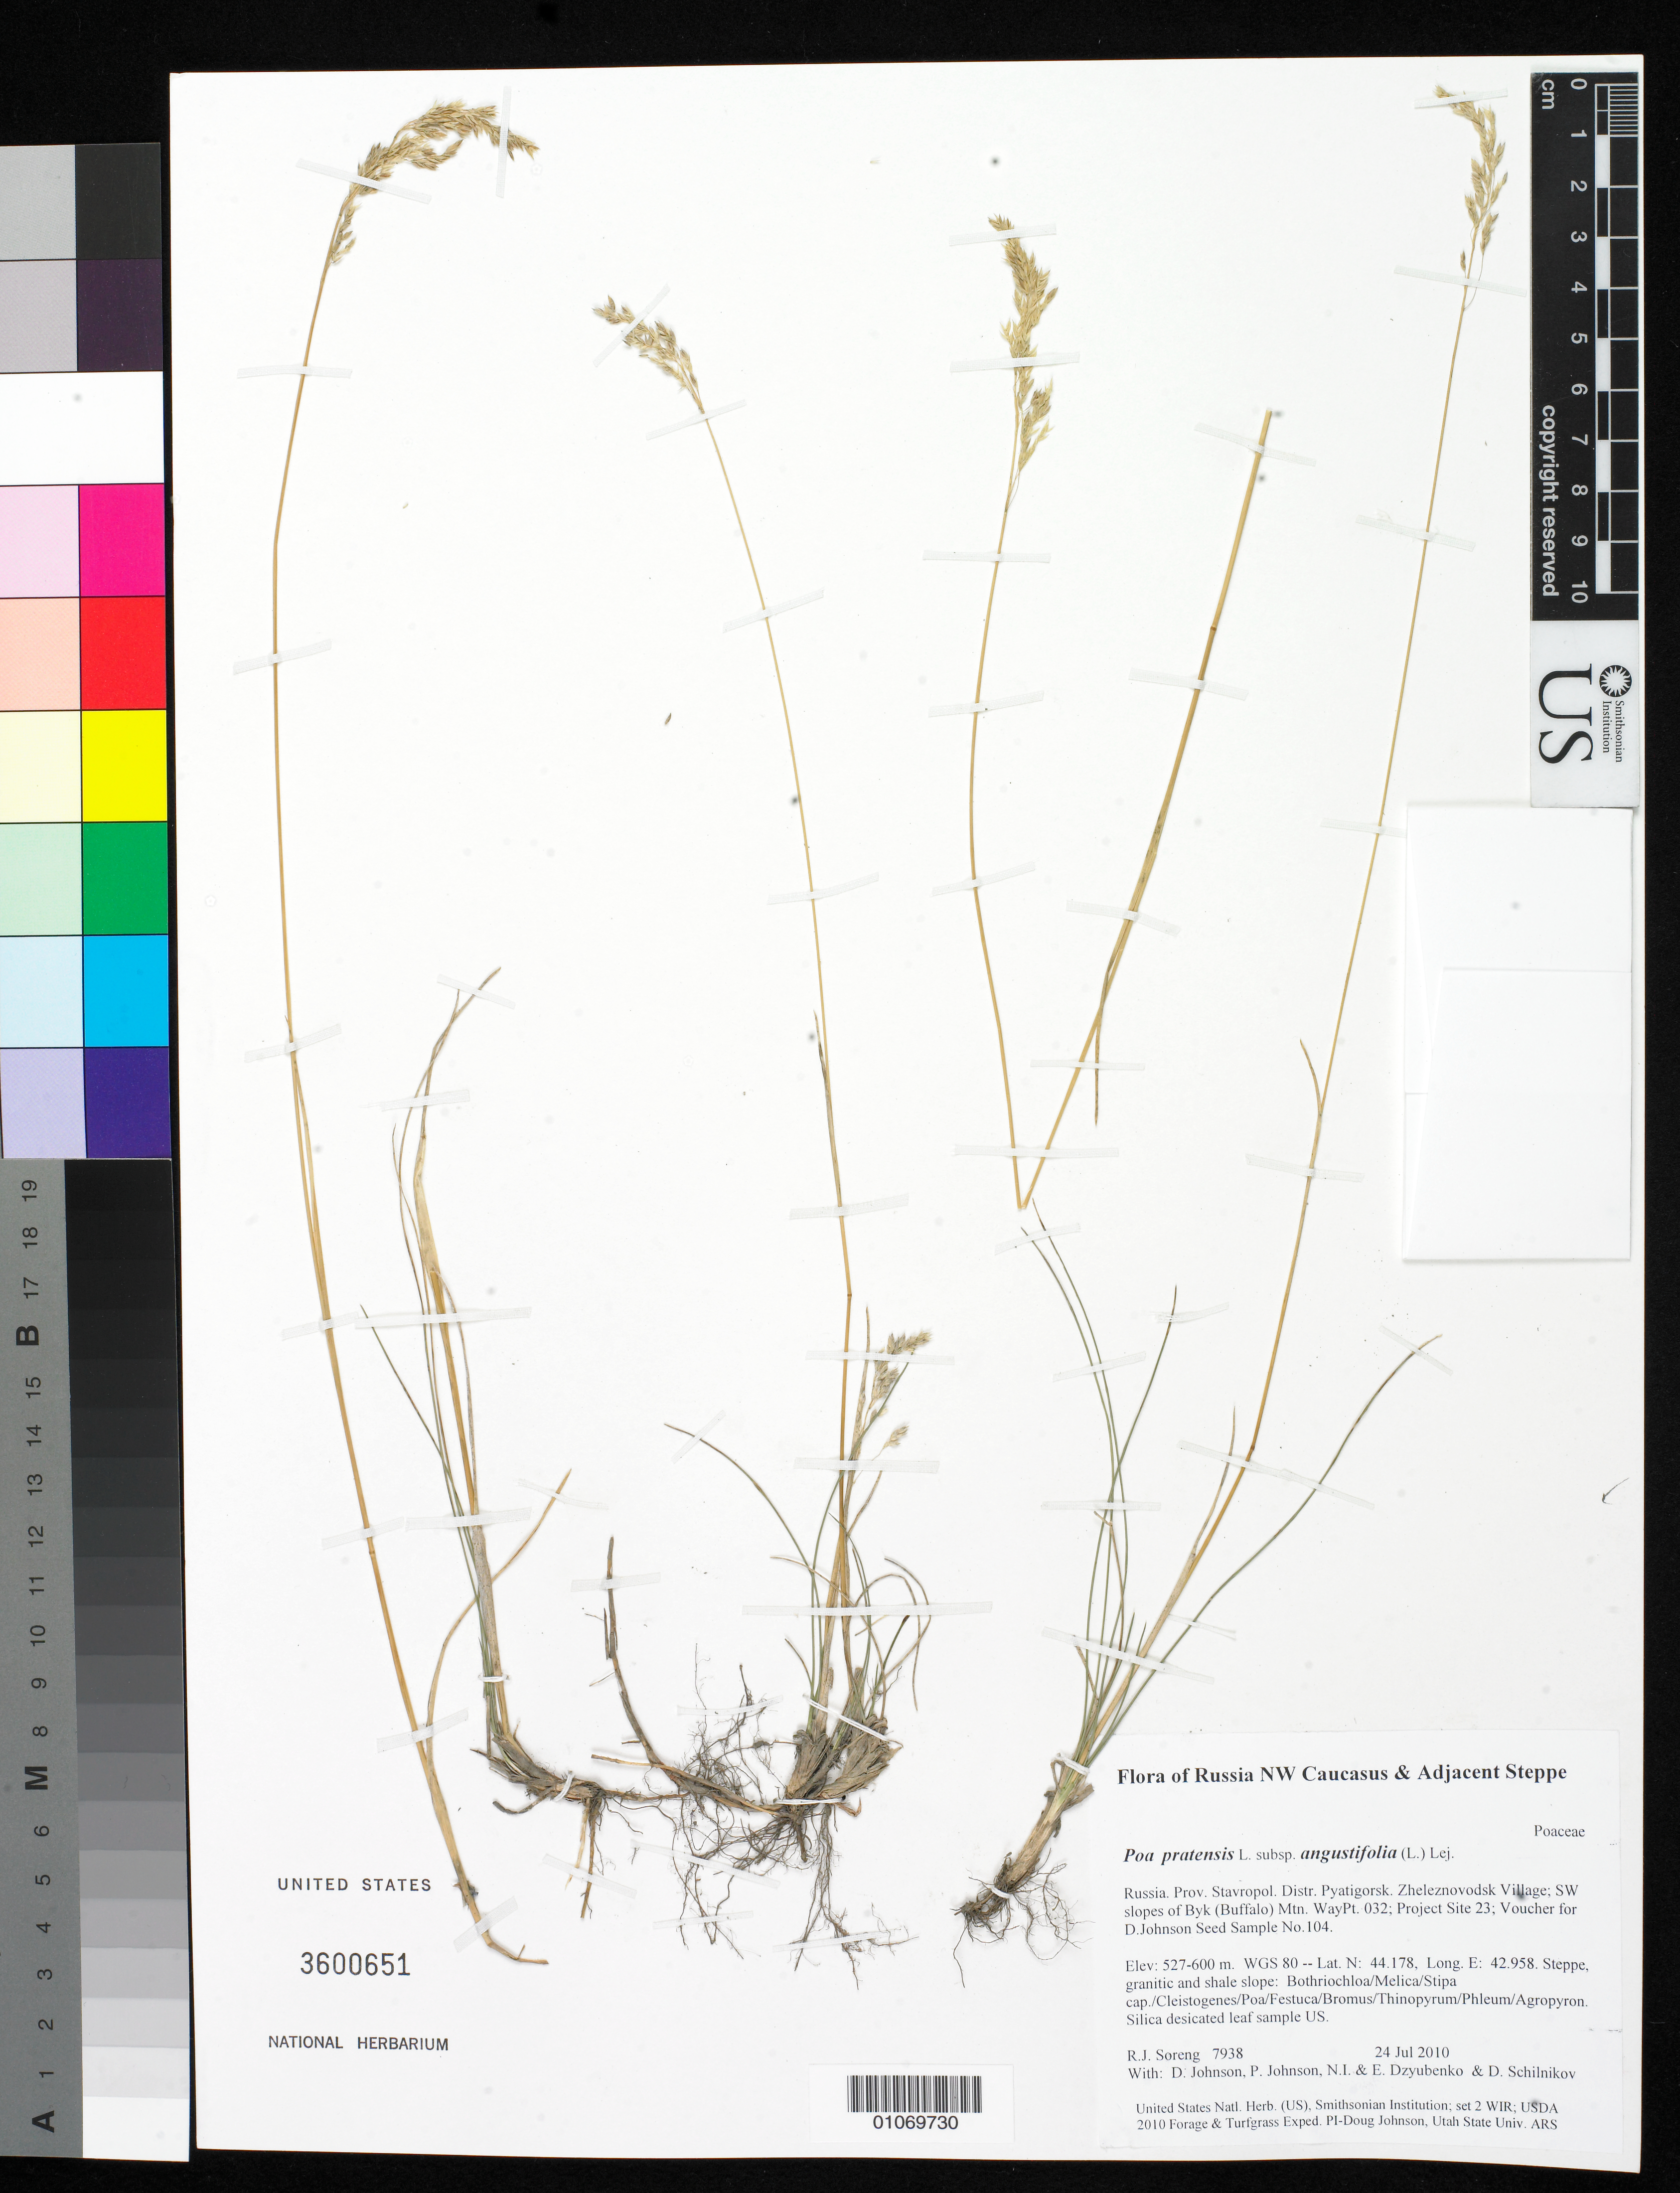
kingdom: Plantae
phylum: Tracheophyta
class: Liliopsida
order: Poales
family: Poaceae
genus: Poa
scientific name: Poa pratensis subsp. angustifolia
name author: (L.) Lej.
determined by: Soreng, Robert J., Research Associate (BOT), Smithsonian Institution - National Museum of Natural History (UNITED STATES)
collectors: R. J. Soreng, D. Johnson, P. Johnson, N. Dzyubenko, E. Dzyubenko & D. Schilnikov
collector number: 7938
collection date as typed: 24 Jul 2010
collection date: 2010-07-24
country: Russian Federation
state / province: Stavropol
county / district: Pyatigorsk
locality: Zheleznovodsk Village; SW slopes of Byk (Buffalo) Mtn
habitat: Steppe, granitic and shale slope: Bothriochloa/Melica/Stipa cap./Cleistogenes/Poa/Festuca/Bromus/Thinopyrum/Phleum/Agropyron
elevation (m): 527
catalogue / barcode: US 3600651